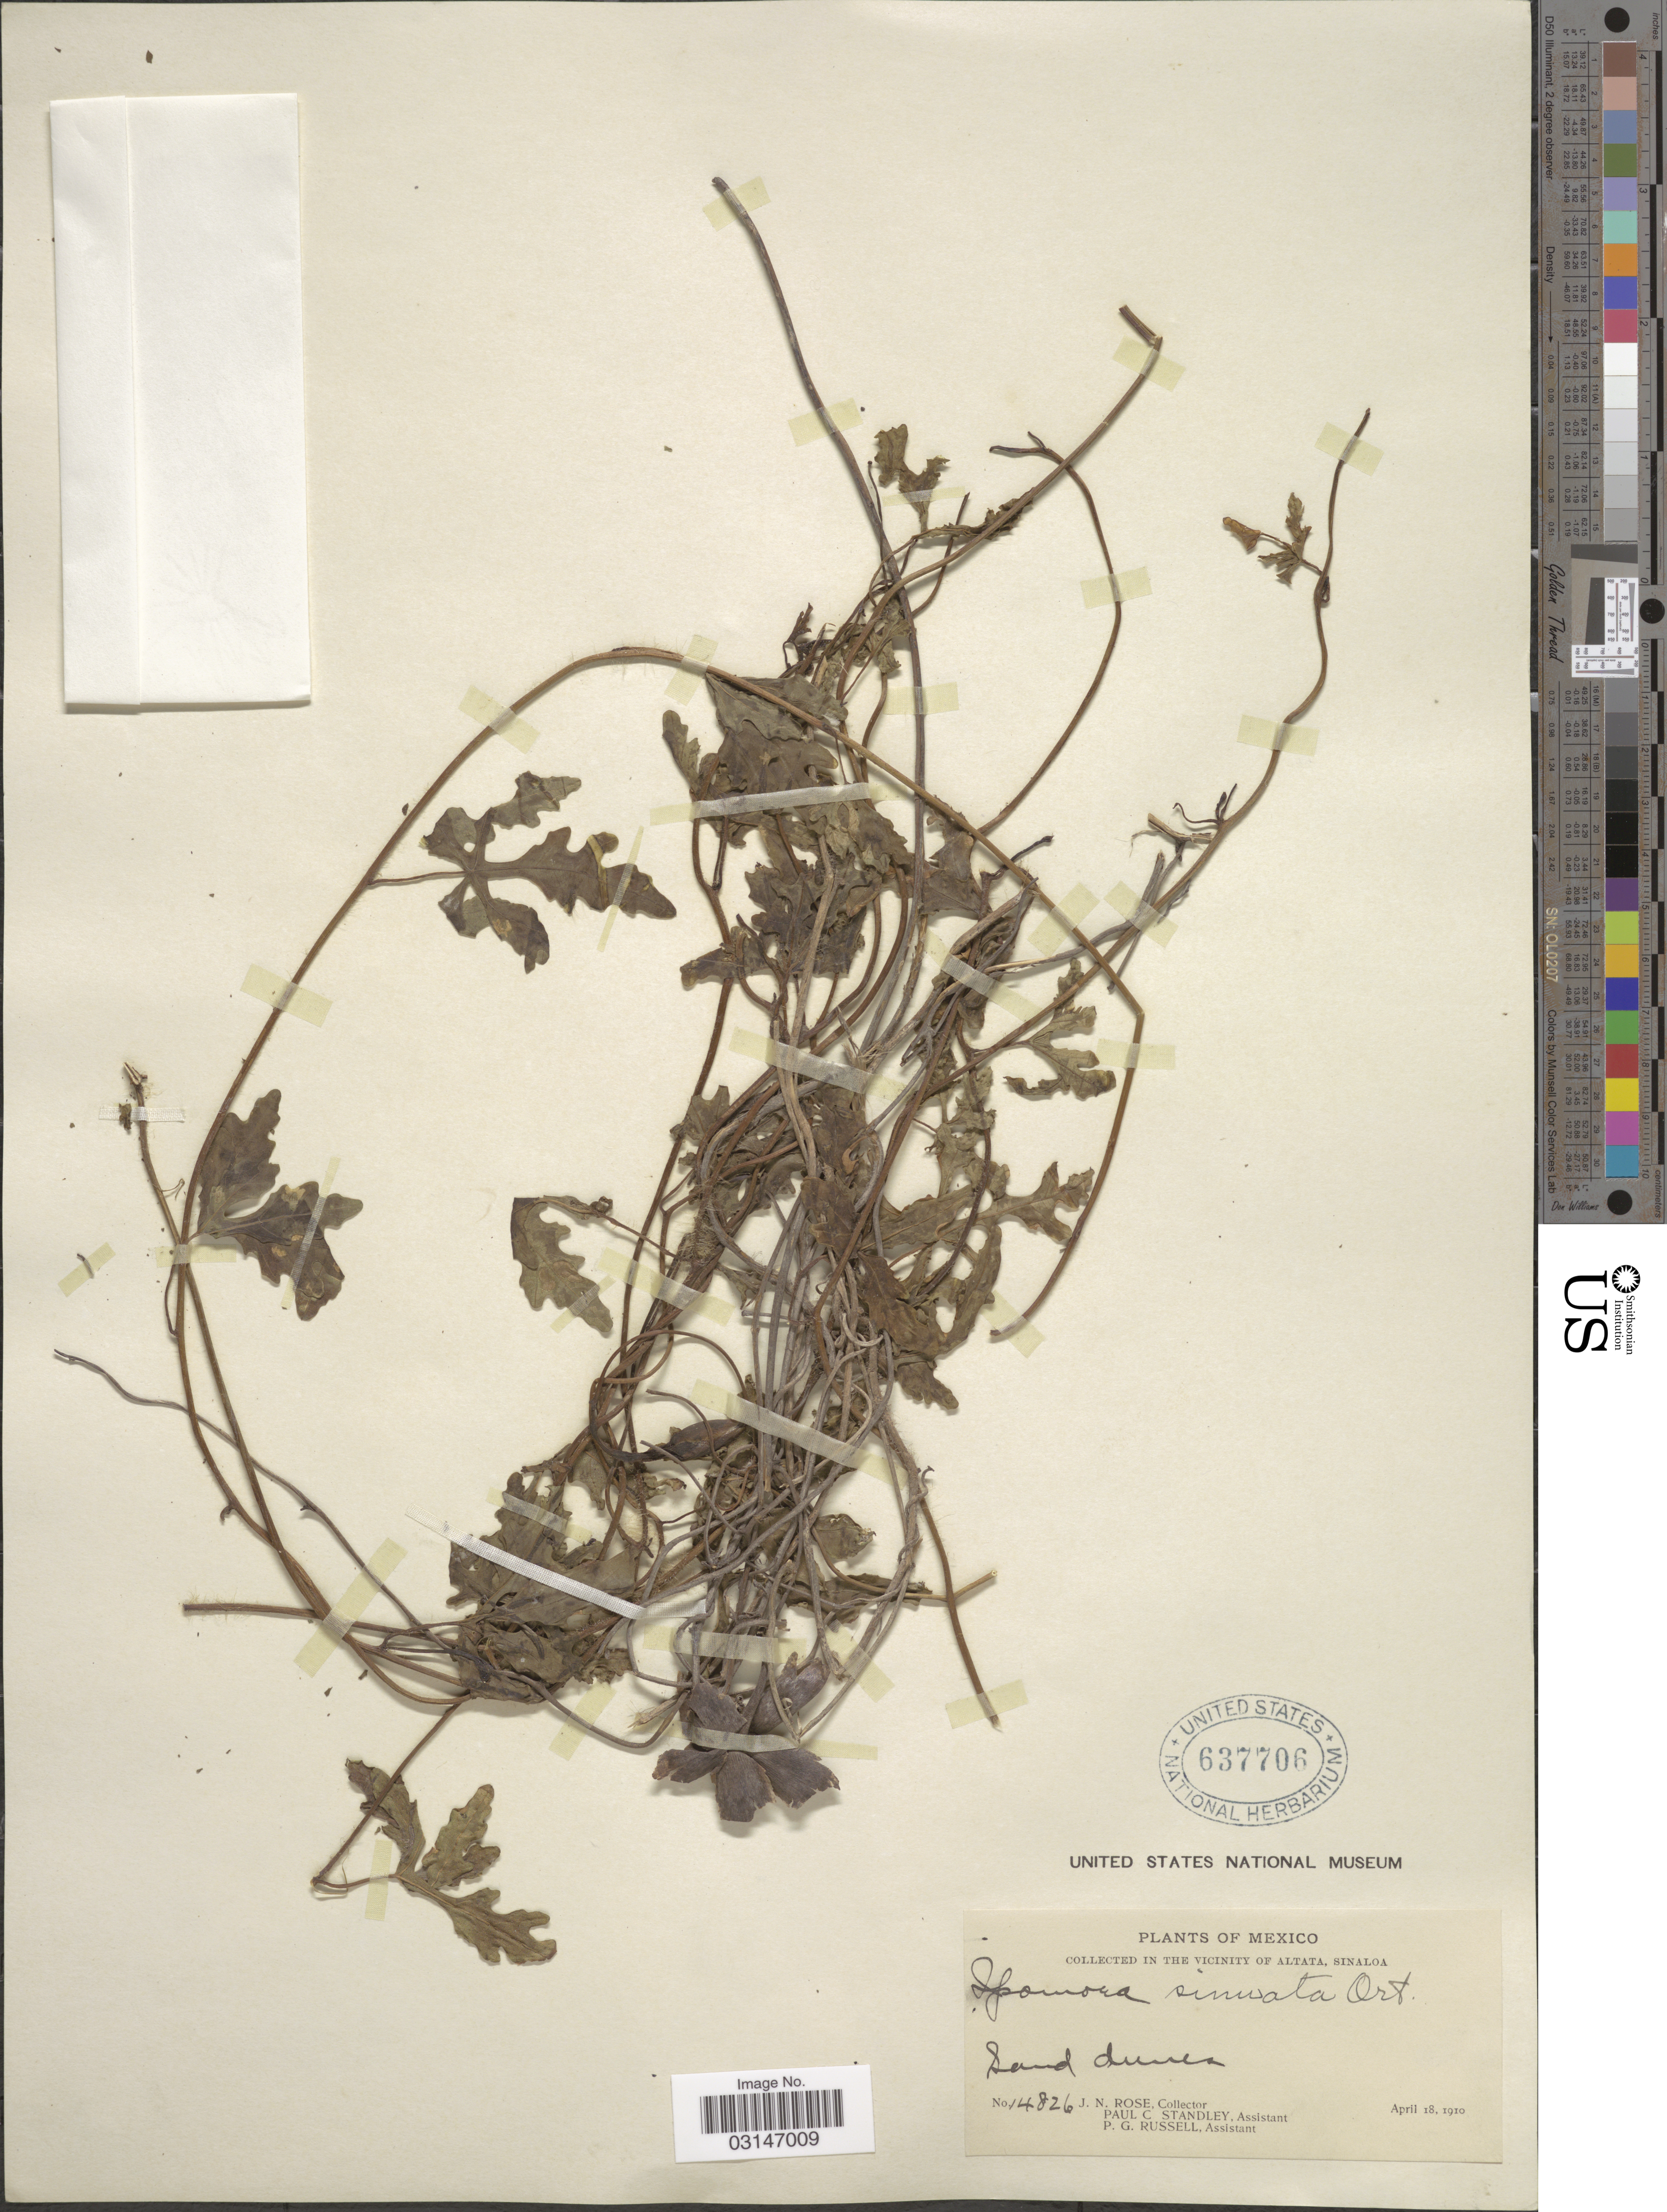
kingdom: Plantae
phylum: Tracheophyta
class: Magnoliopsida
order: Solanales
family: Convolvulaceae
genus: Distimake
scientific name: Distimake dissectus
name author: (Jacq.) A. R. Simões & Staples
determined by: Strong, Mark T., (BOT), Smithsonian Institution - National Museum of Natural History (UNITED STATES)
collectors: J. N. Rose, P. C. Standley & P. G. Russell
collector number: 14826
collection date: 1910-04-18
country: Mexico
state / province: Sinaloa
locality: In The Vicinity of Altata, Sinaloa.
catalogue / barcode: US 637706